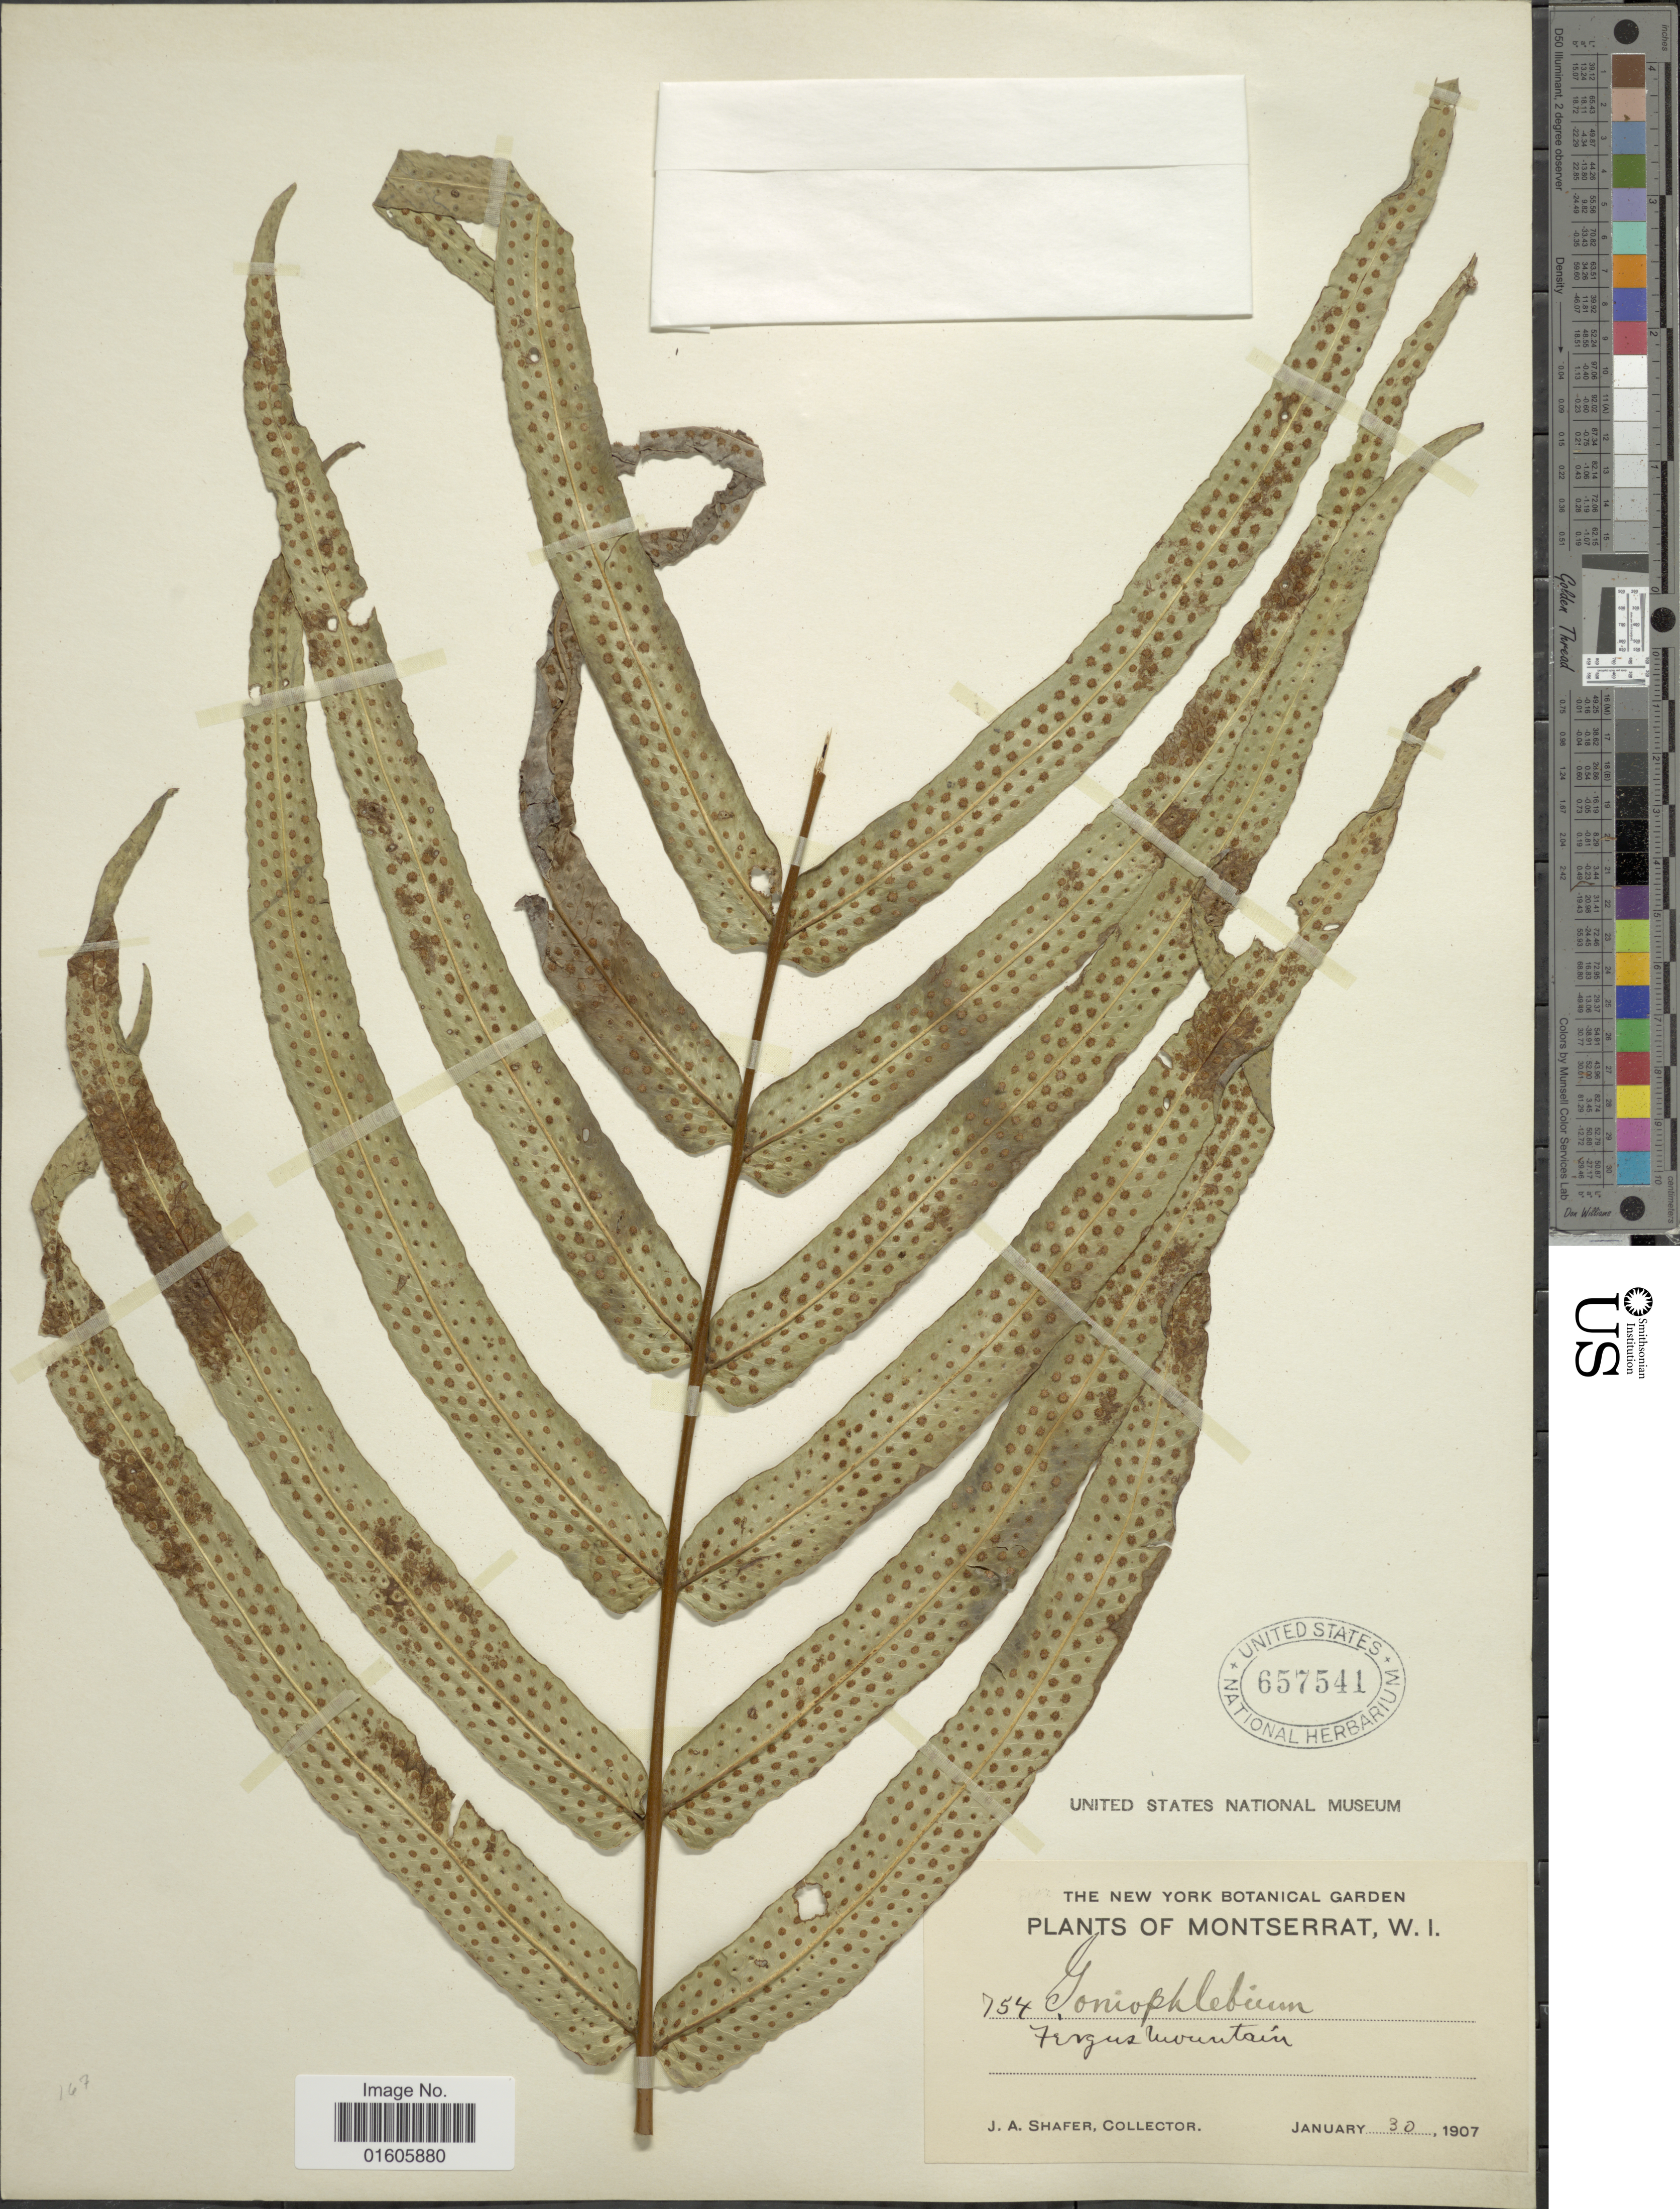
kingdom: Plantae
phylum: Tracheophyta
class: Polypodiopsida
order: Polypodiales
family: Polypodiaceae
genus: Serpocaulon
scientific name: Serpocaulon triseriale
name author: (Sw.) A.R. Sm.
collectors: J. A. Shafer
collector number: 754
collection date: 1907-01-30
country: Montserrat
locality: Montserrat, W.I. Firgus mountain.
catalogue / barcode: US 657541